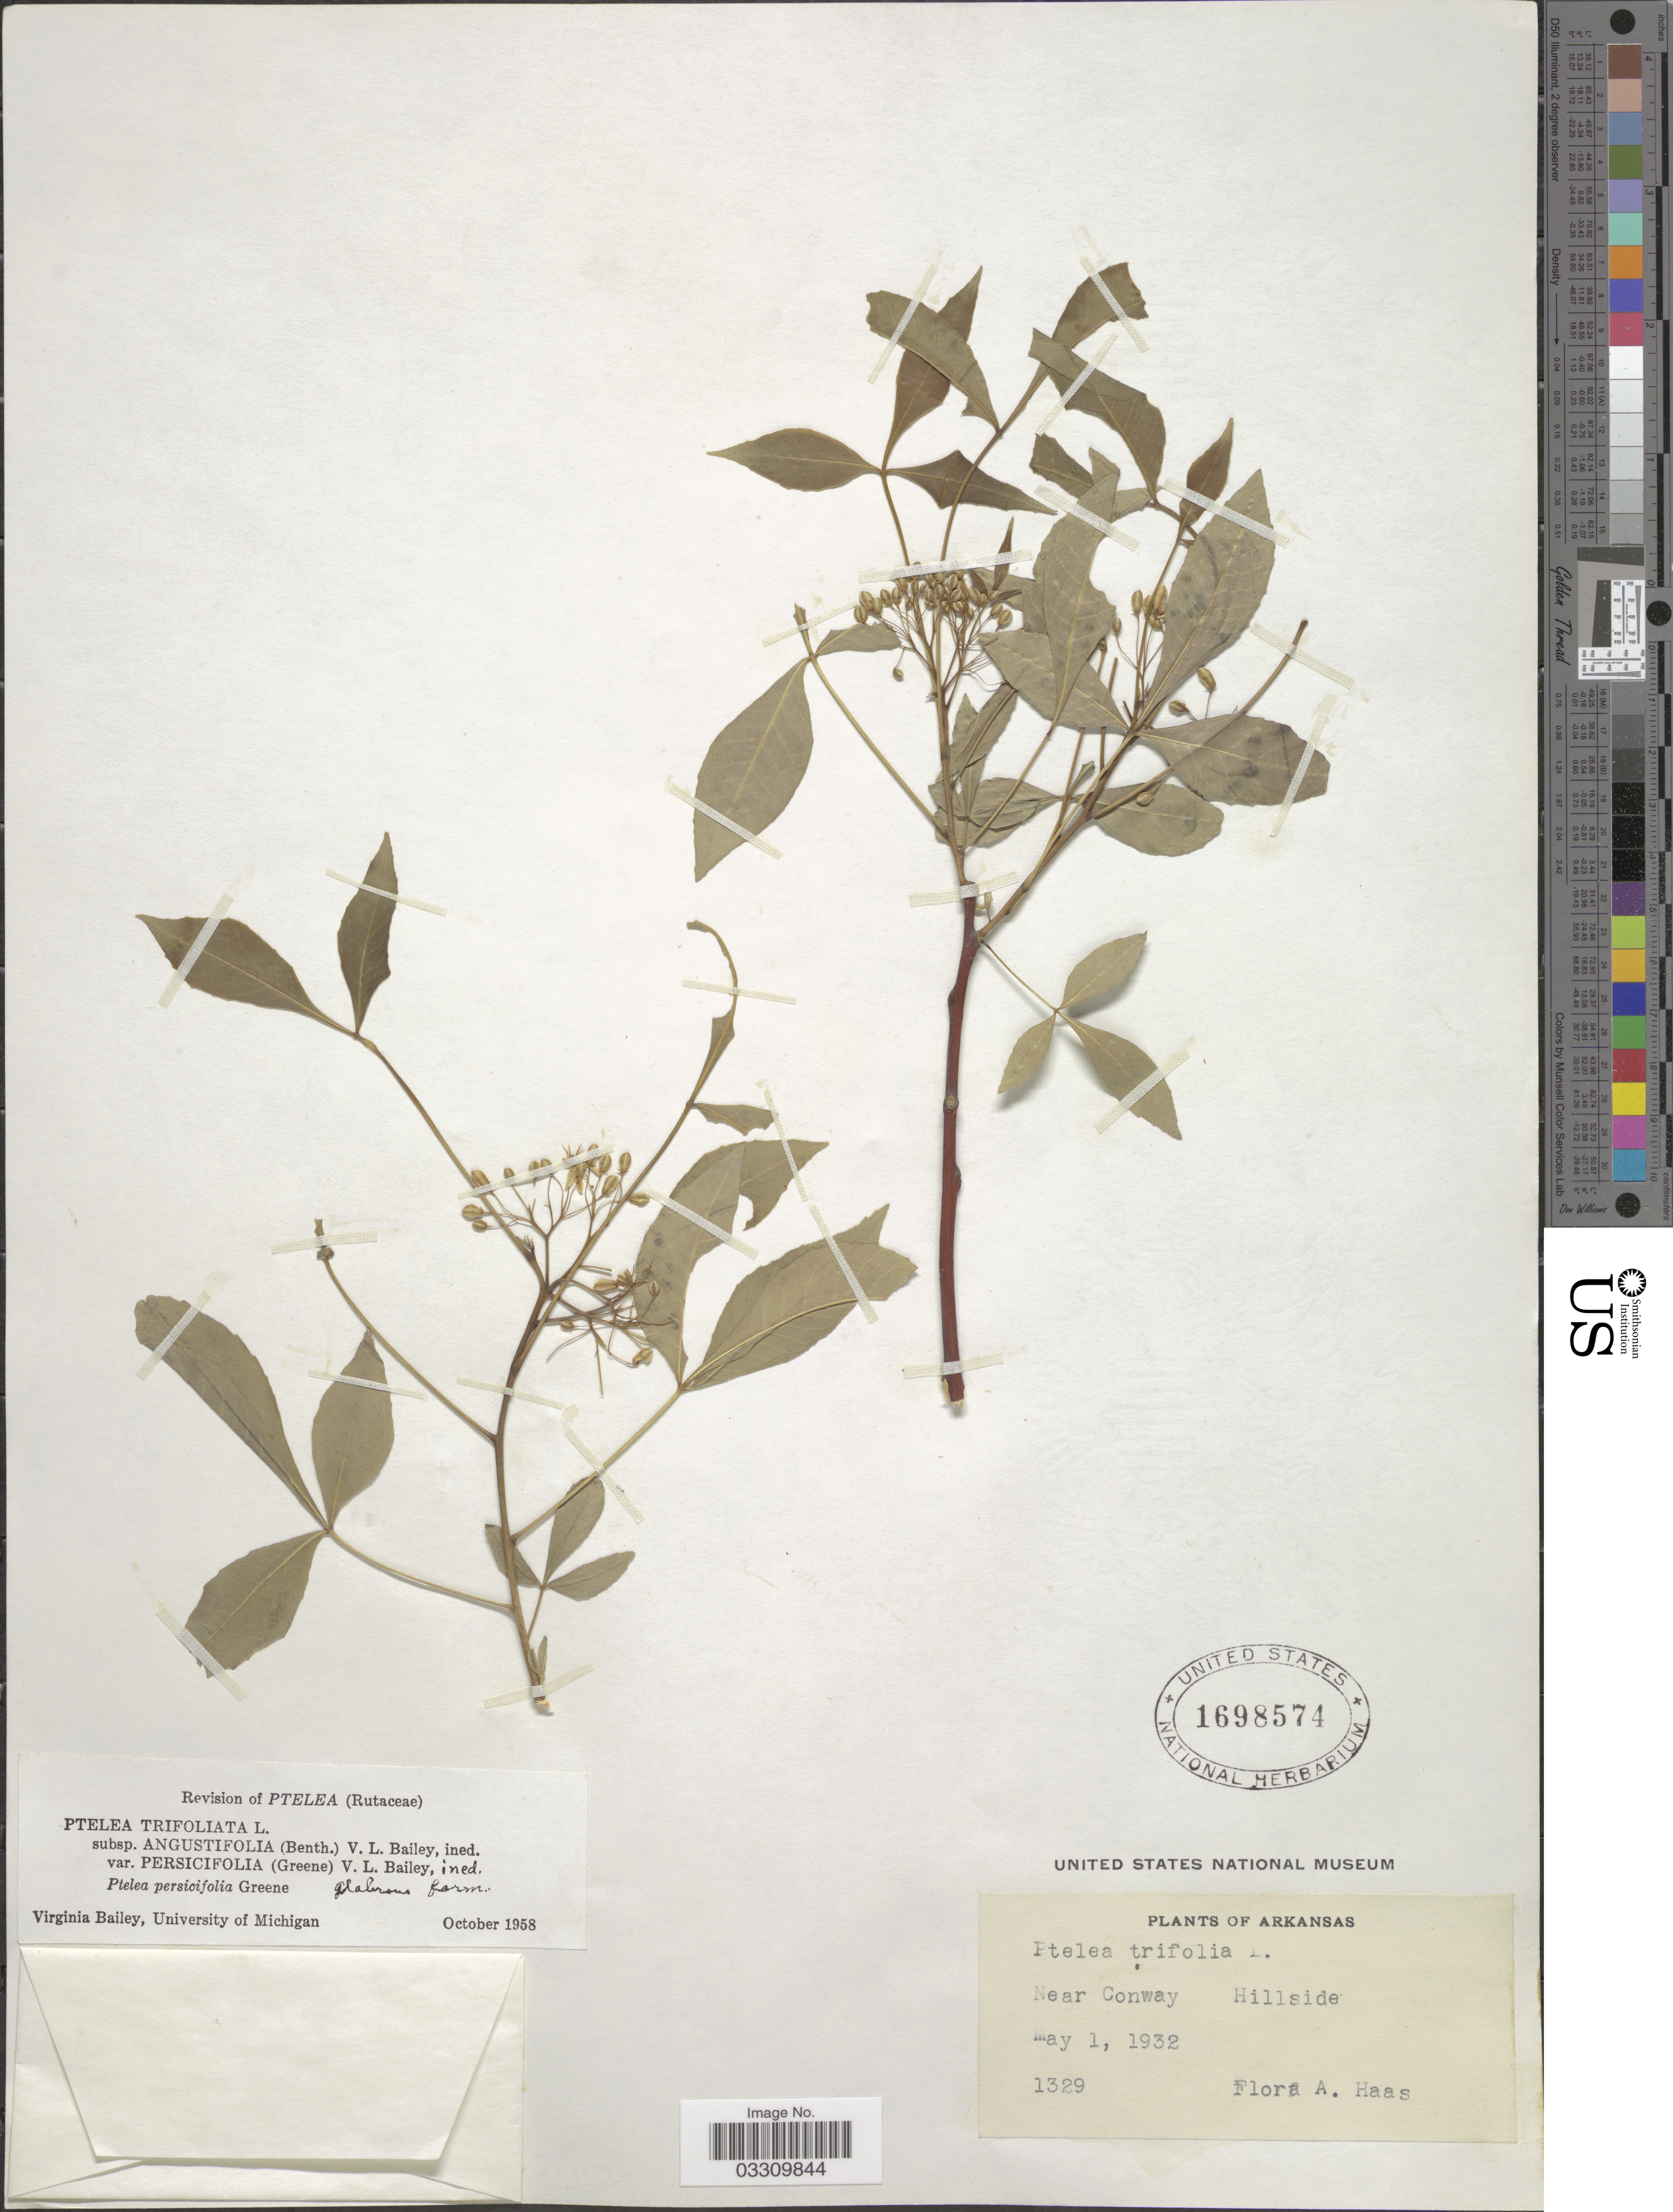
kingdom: Plantae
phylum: Tracheophyta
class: Magnoliopsida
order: Sapindales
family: Rutaceae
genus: Ptelea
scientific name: Ptelea trifoliata var. persicifolia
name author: (S.W. Greene) V. L. Bailey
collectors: A. Haas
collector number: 1329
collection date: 1932-05-01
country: United States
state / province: Arkansas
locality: Near Conway Hillside.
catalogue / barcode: US 1698574